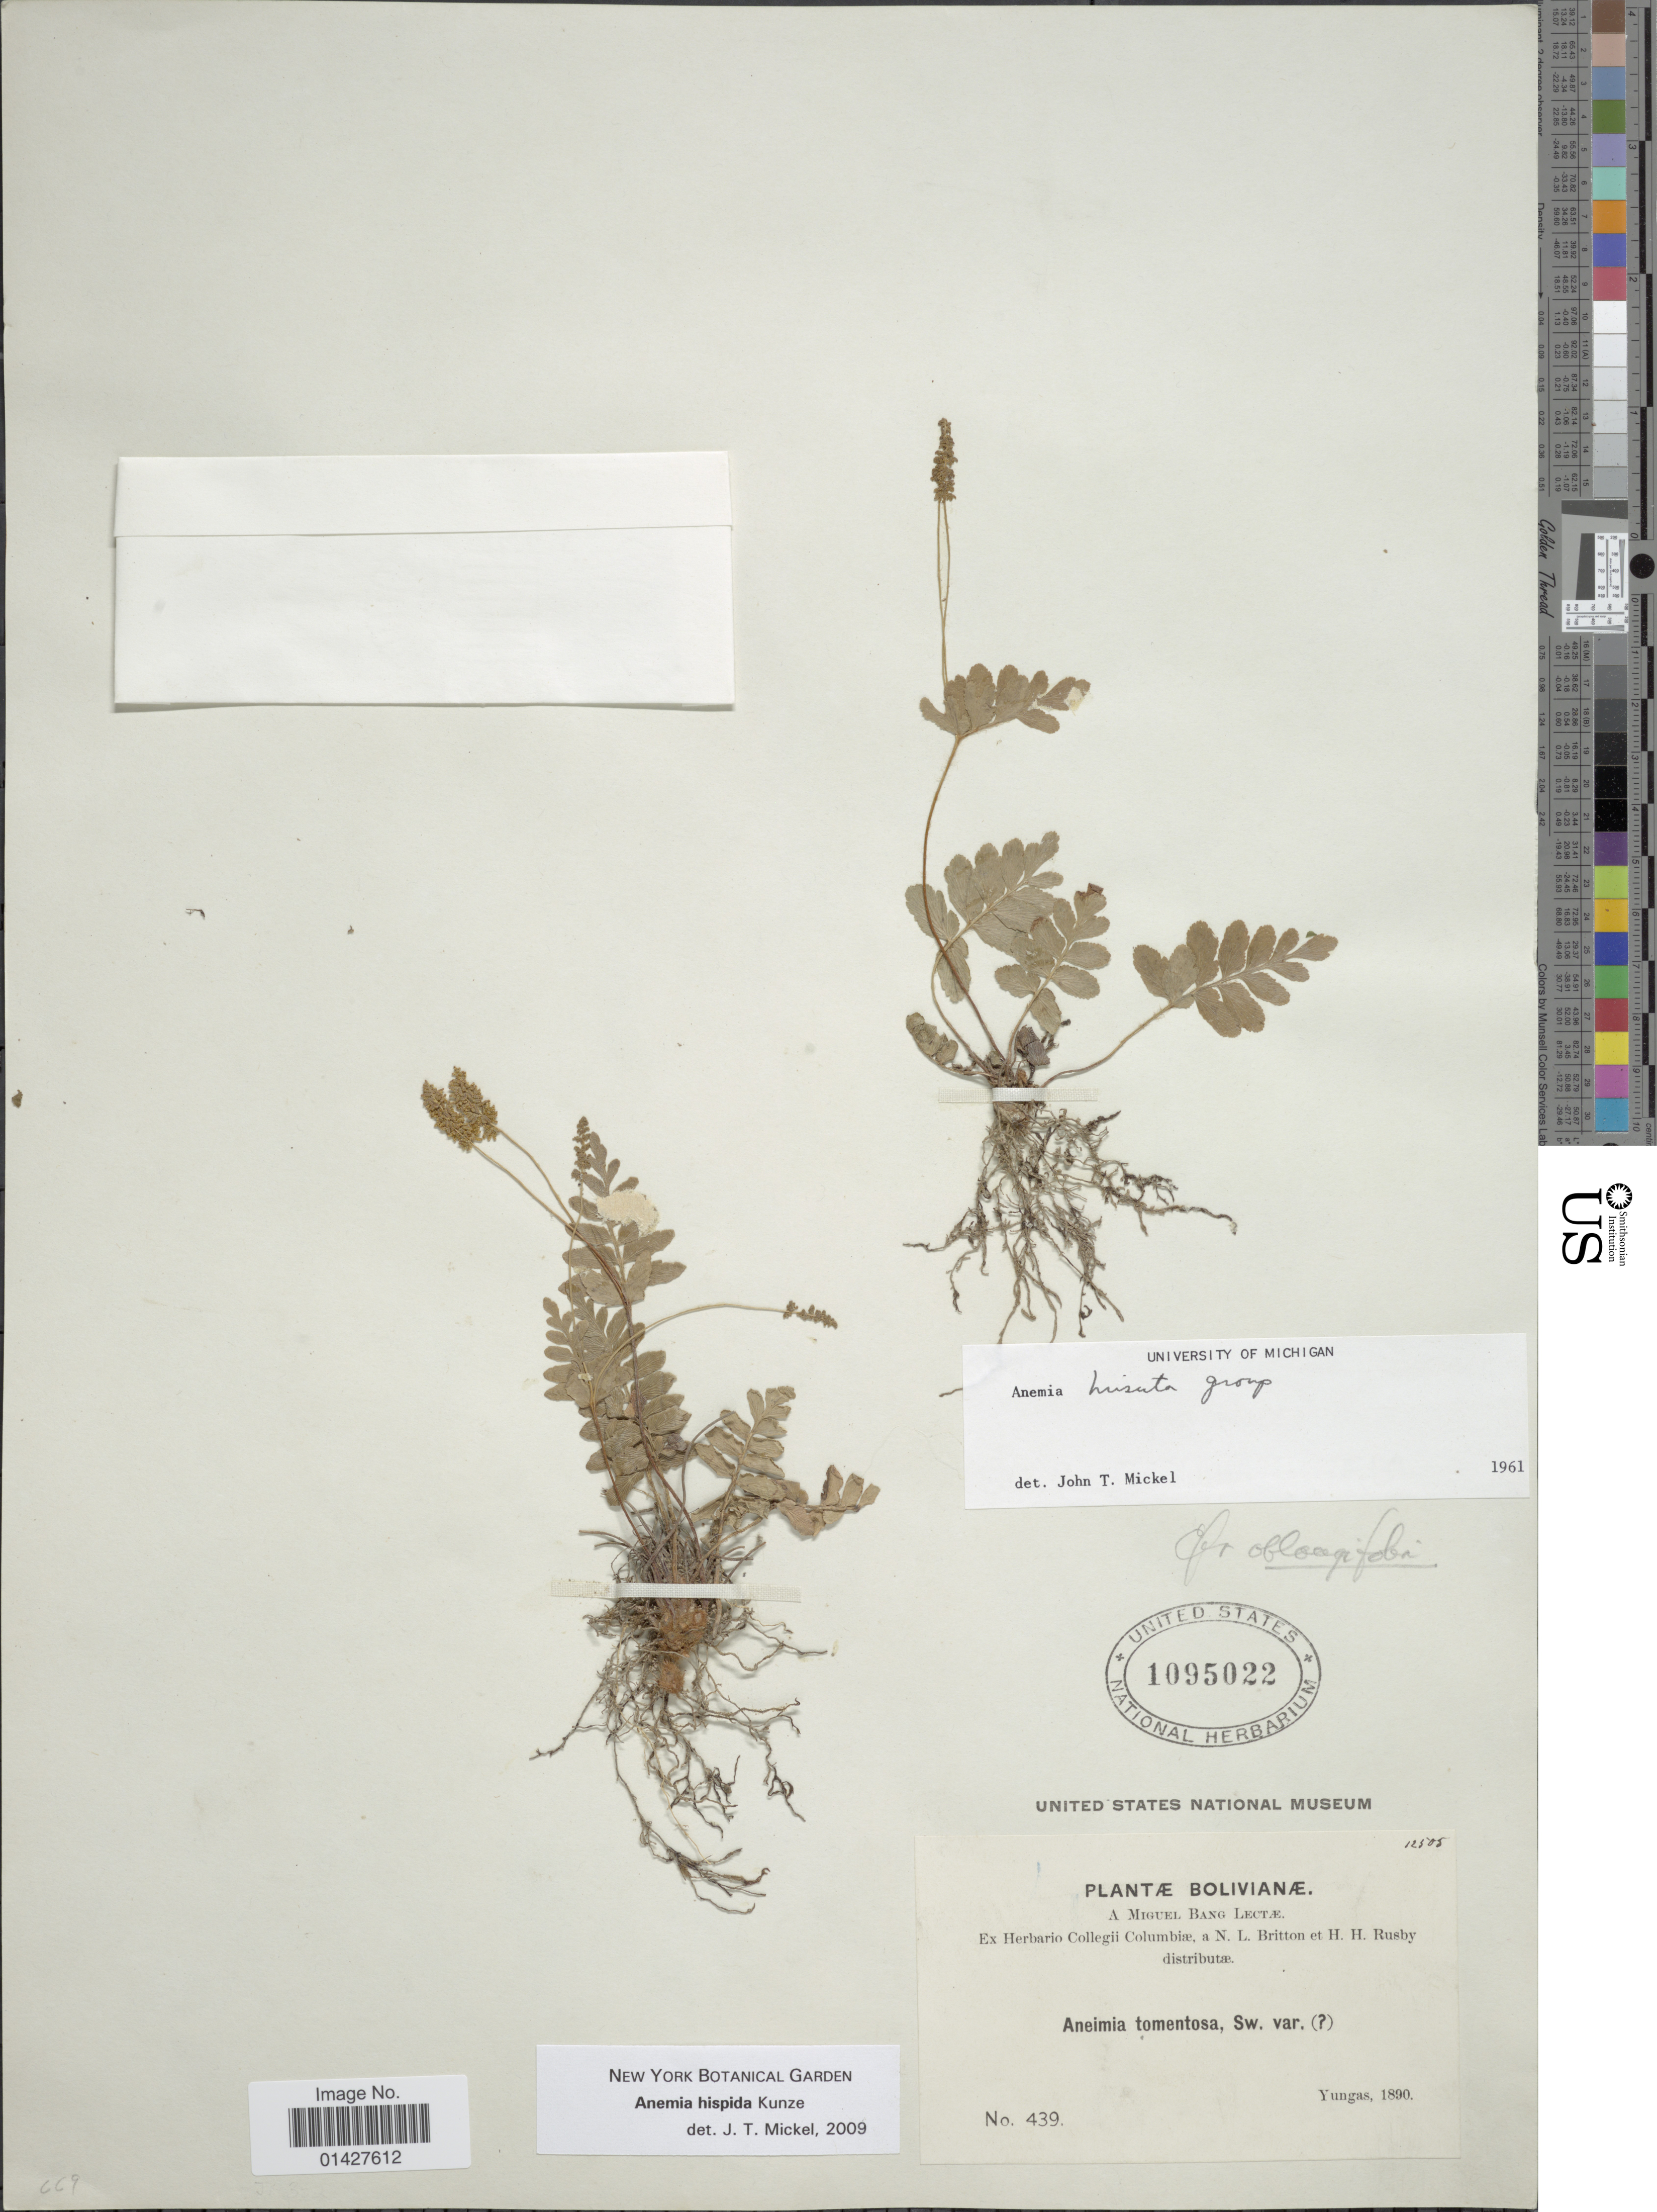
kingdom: Plantae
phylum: Tracheophyta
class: Polypodiopsida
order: Schizaeales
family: Anemiaceae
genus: Anemia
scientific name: Anemia hispida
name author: Kunze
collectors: M. Bang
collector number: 439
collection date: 1890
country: Bolivia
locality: Yungas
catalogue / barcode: US 1095022